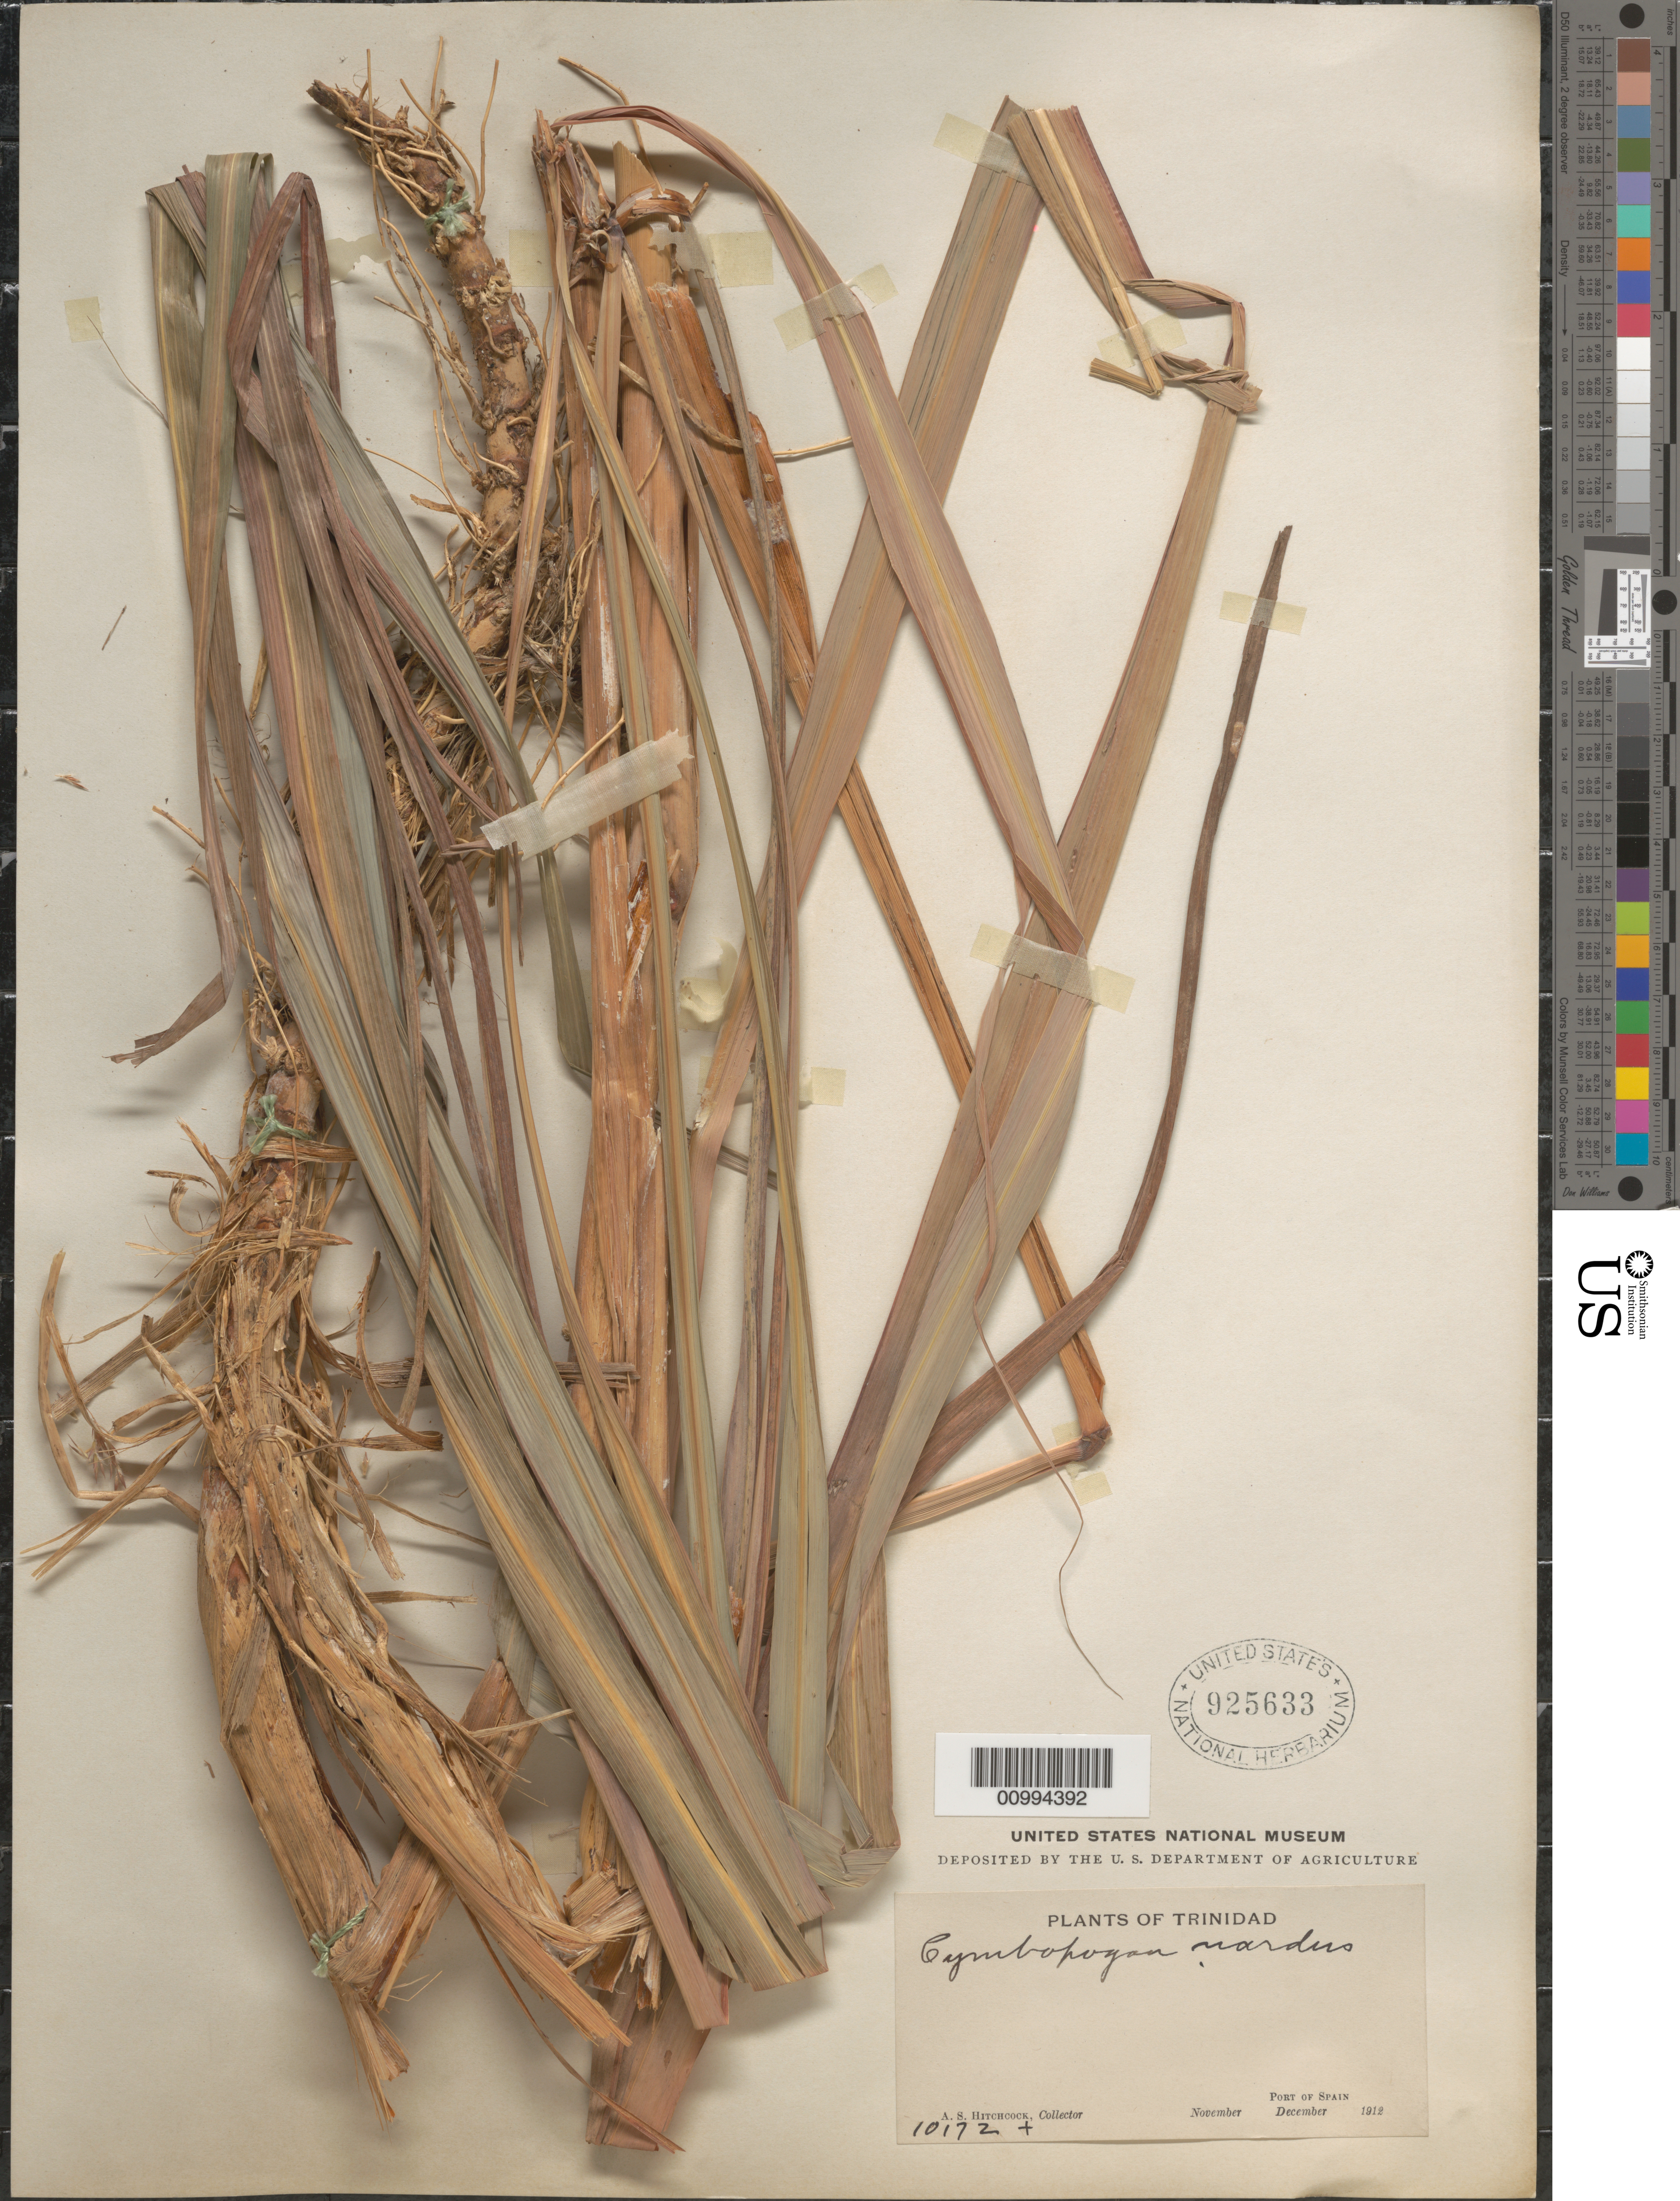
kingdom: Plantae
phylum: Tracheophyta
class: Liliopsida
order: Poales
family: Poaceae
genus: Cymbopogon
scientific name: Cymbopogon nardus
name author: (L.) Rendle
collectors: A. S. Hitchcock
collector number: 10172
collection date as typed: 17 Dec 1912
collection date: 1912-12-17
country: Trinidad and Tobago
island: Trinidad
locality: Port of Spain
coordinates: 0 N, 0 E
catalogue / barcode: US 925633